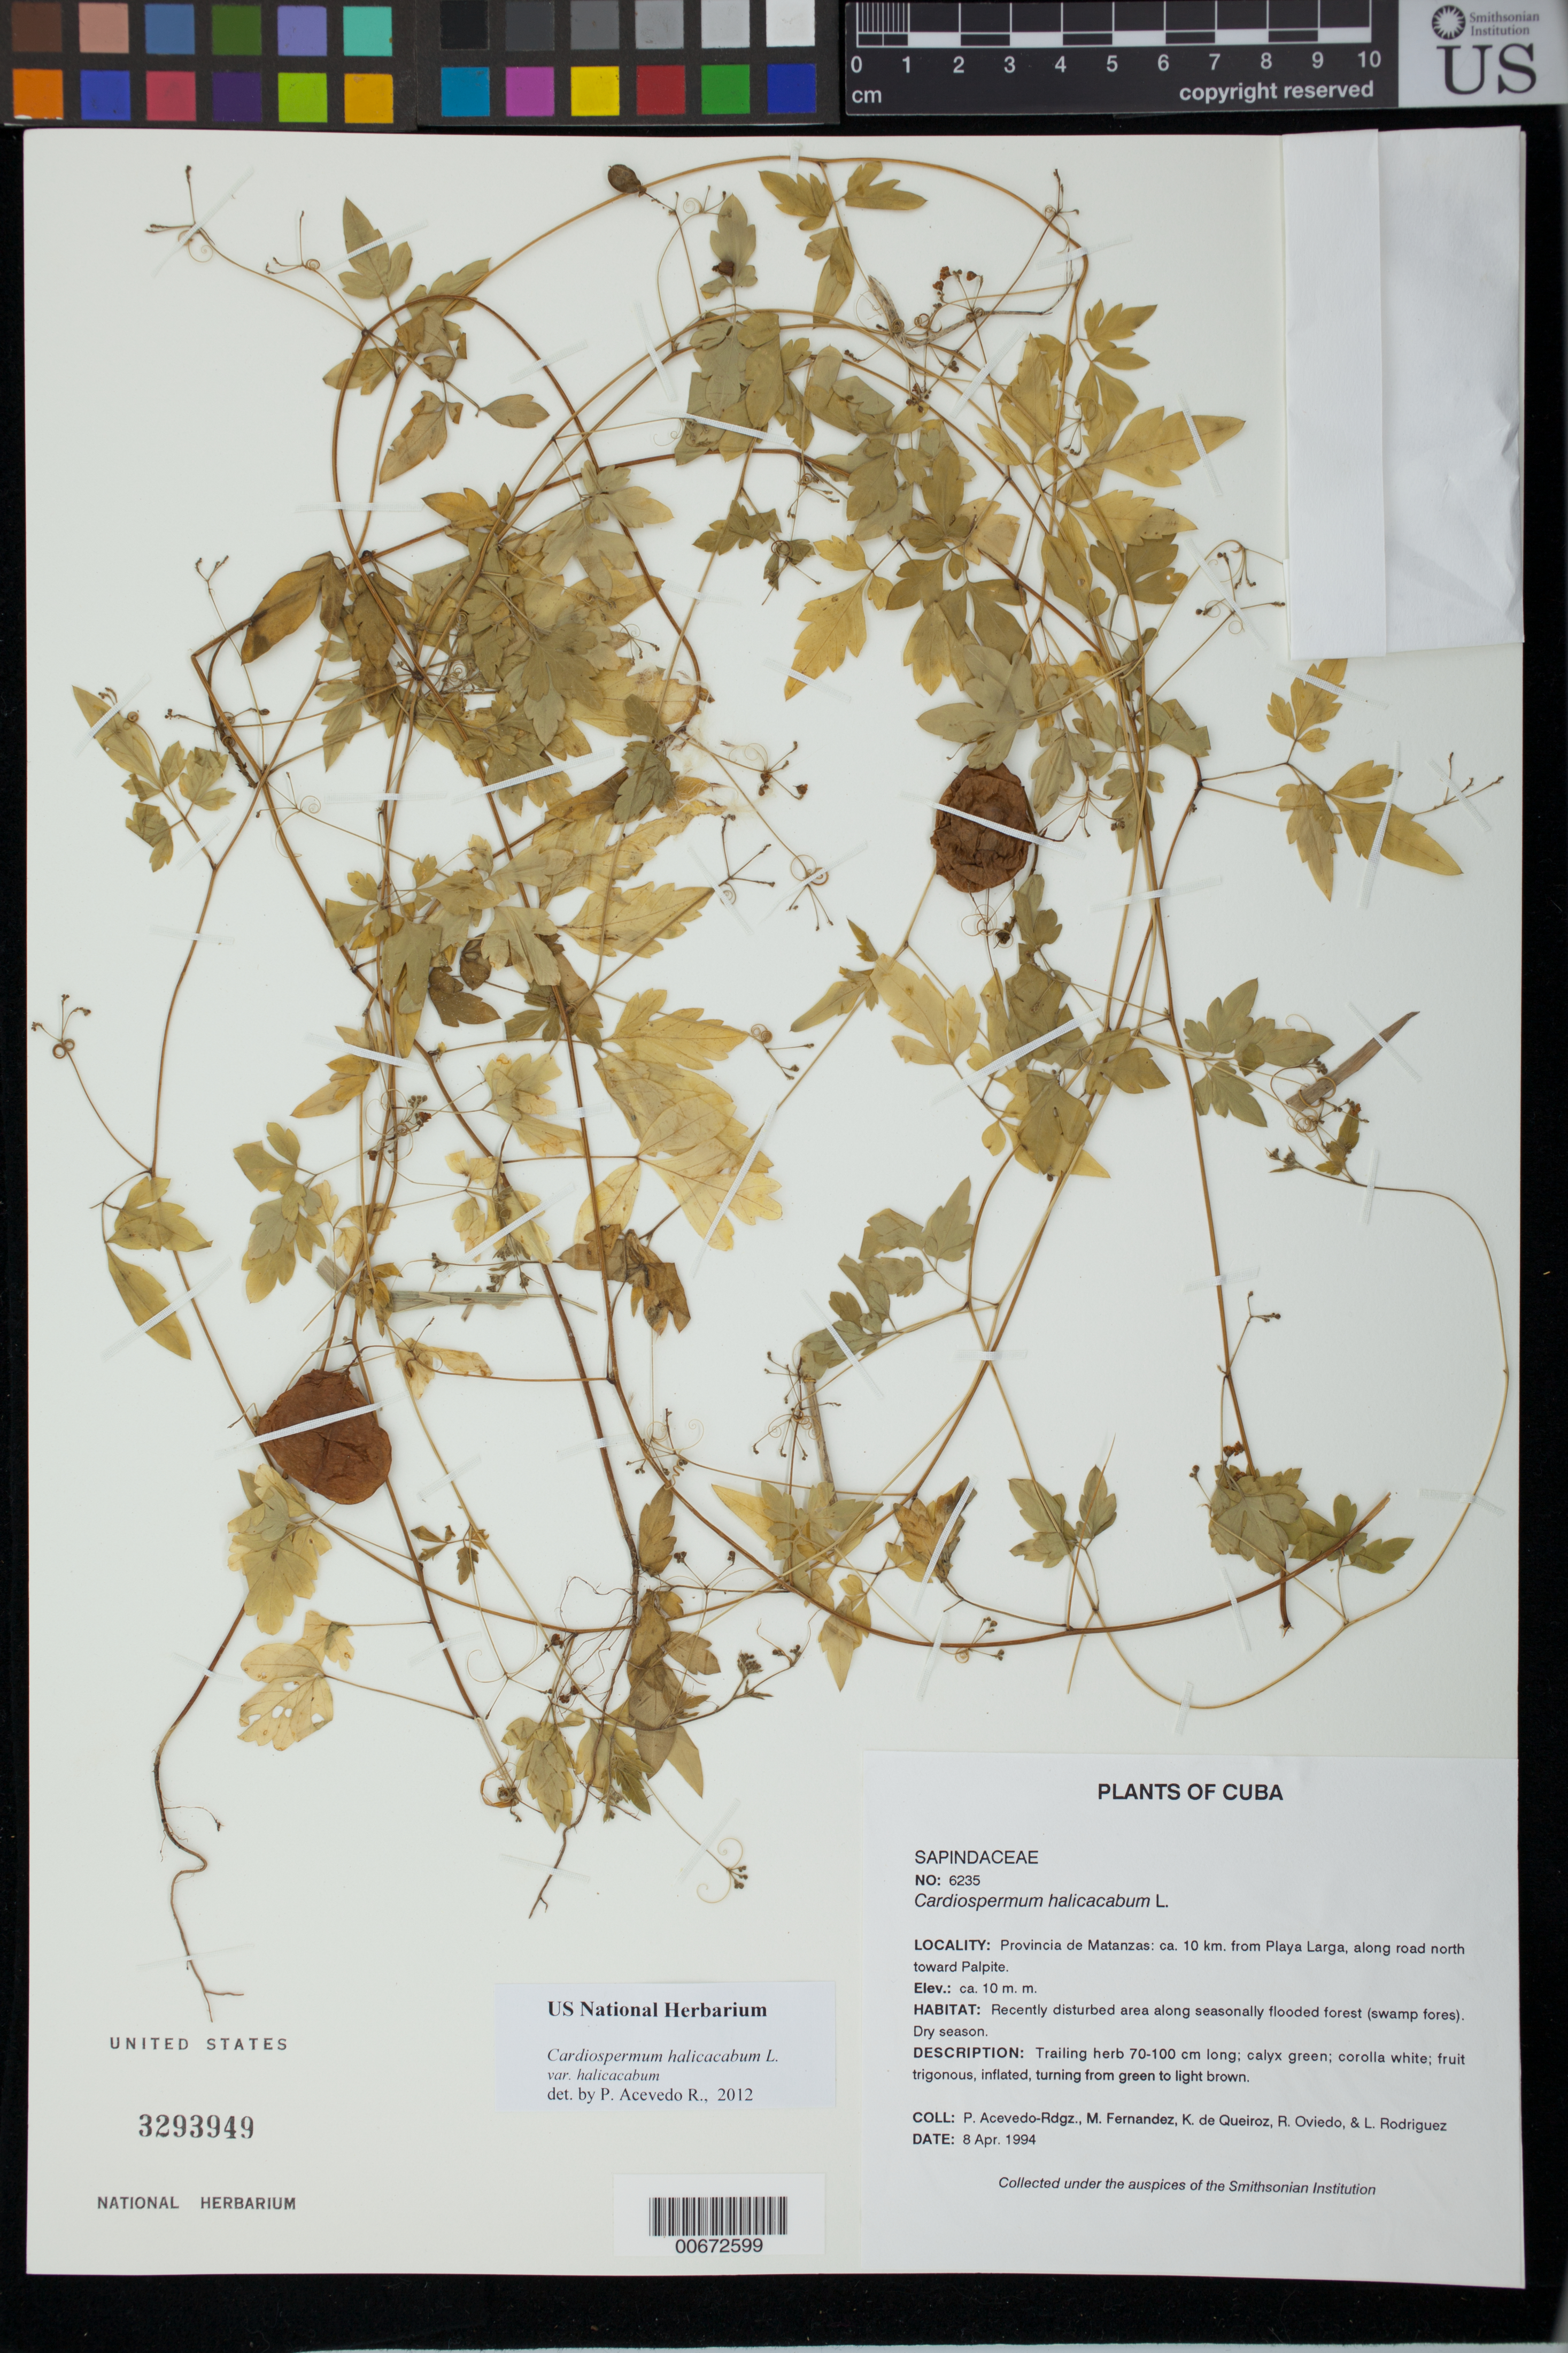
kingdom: Plantae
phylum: Tracheophyta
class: Magnoliopsida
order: Sapindales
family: Sapindaceae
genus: Cardiospermum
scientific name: Cardiospermum halicacabum var. halicacabum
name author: L.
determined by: Acevedo-Rodríguez, P., (BOT), Smithsonian Institution - National Museum of Natural History (UNITED STATES)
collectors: P. Acevedo-Rodr., M. Fernández, K. De Queiroz, R. Oviedo & L. Rodriguez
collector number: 6235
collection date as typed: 08 Apr 1994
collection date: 1994-04-08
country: Cuba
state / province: Matanzas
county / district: Municipio de Ciénaga de Zapata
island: Cuba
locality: Approx. 10 km from Playa Larga, along the road going north towards Palpite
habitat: Recently disturbed area along seasonally flooded forest (swamp fores). Dry season.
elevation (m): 10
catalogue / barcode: US 3293949